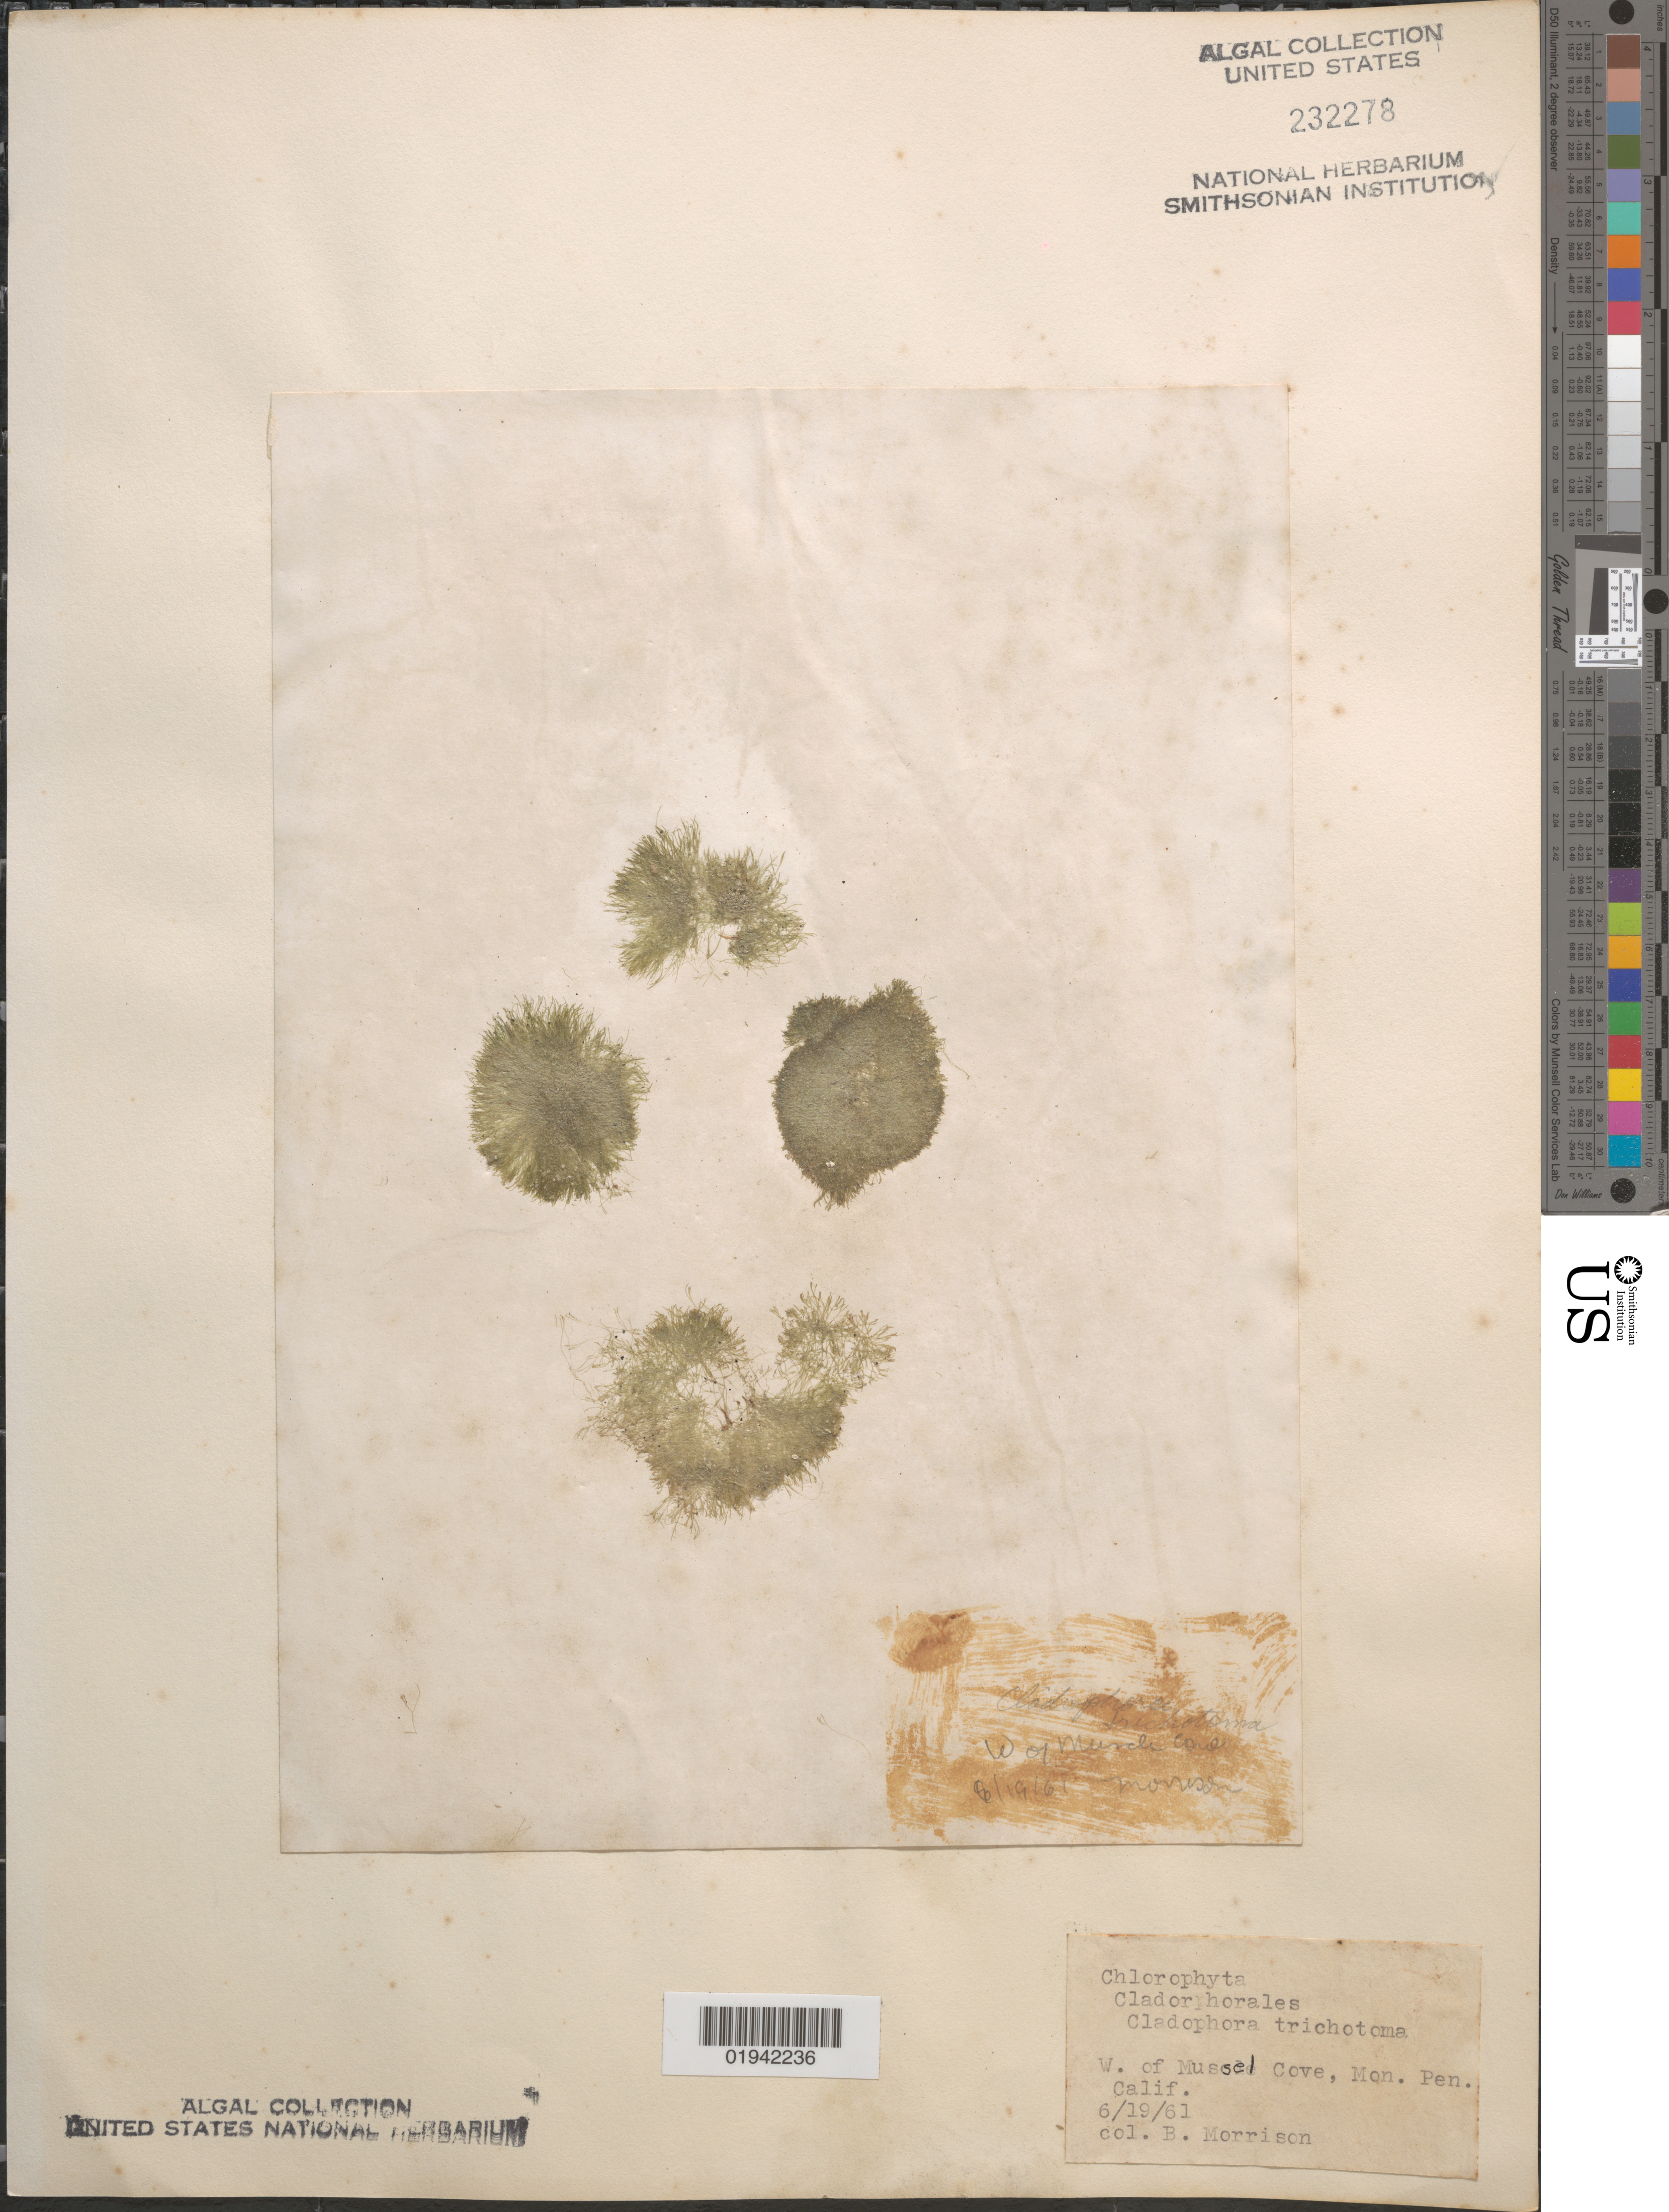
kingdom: Plantae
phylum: Chlorophyta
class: Ulvophyceae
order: Cladophorales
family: Cladophoraceae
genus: Cladophora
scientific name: Cladophora laetevirens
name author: (Dillwyn) Kütz.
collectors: B. Morrison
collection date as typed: Transcribed d/m/y: 19/6/61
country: United States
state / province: California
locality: W. of Mussel Cove, Mon. Pen.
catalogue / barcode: US 322278